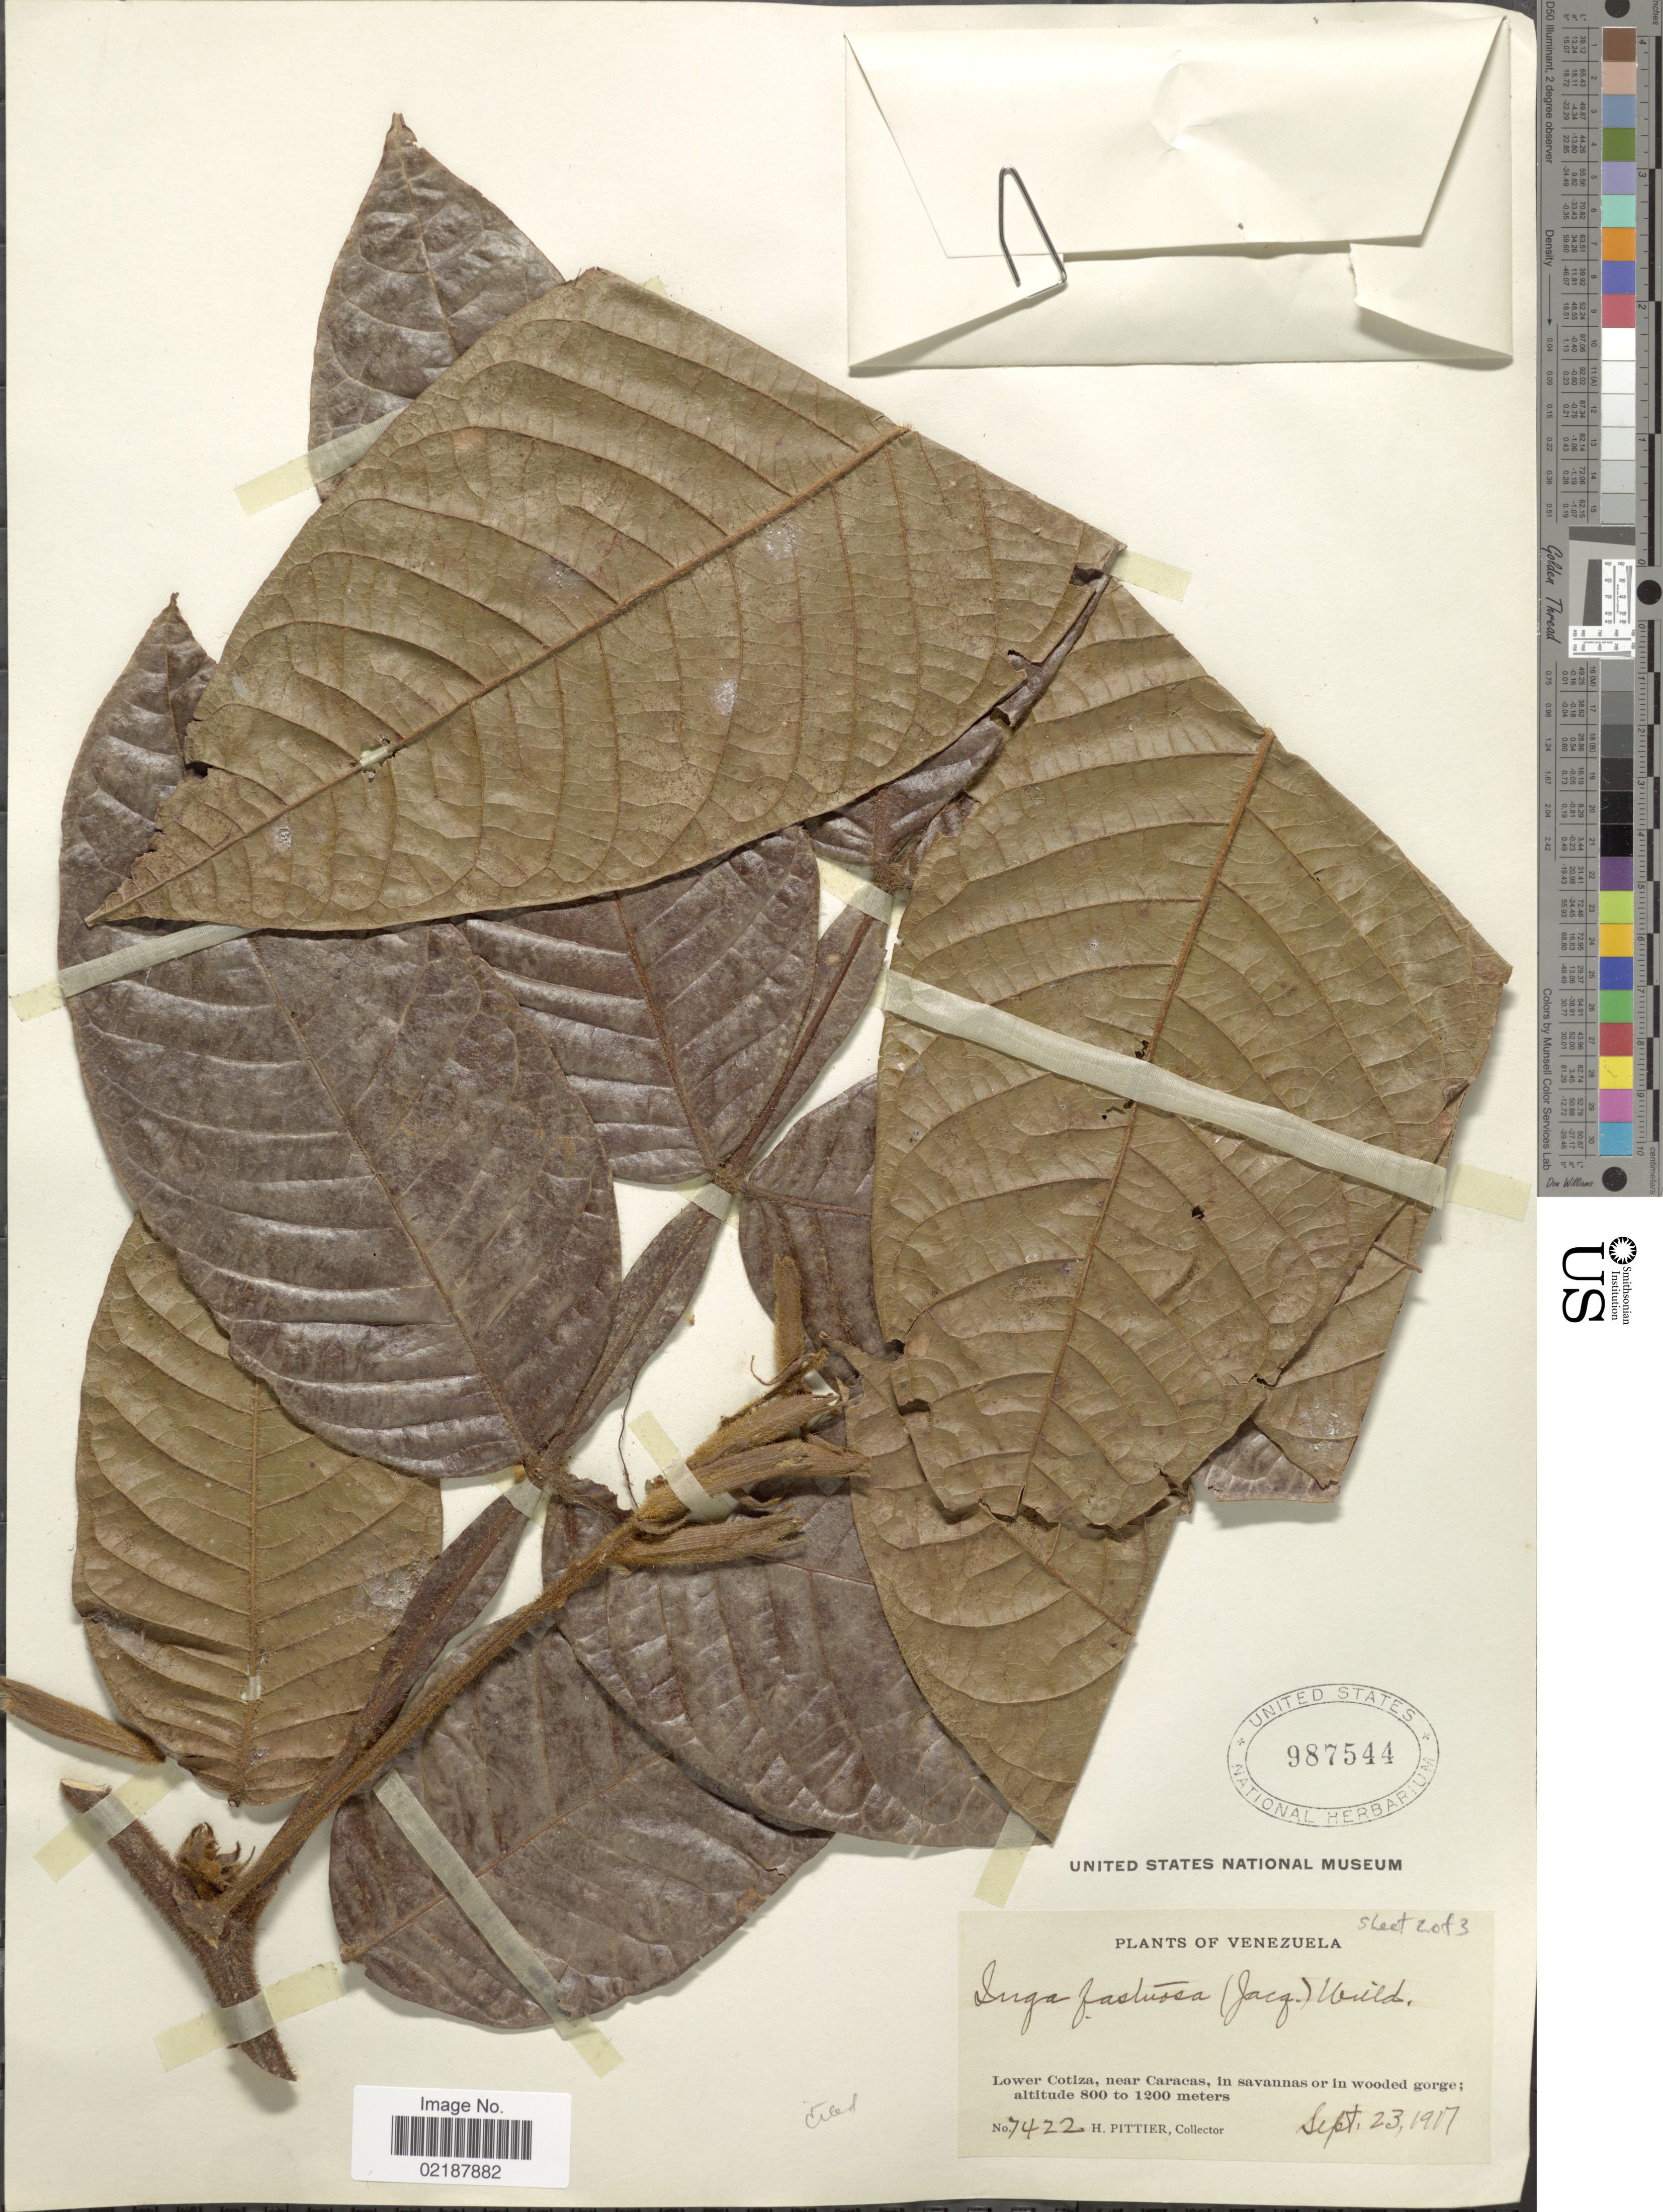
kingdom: Plantae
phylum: Tracheophyta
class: Magnoliopsida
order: Fabales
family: Fabaceae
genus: Inga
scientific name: Inga fastuosa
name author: (Jacq.) Willd.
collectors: H. F. Pittier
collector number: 7422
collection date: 1917-09-23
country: Venezuela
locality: Lower Cotiza, near Caracas, in savannas or in wooded gorge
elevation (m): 800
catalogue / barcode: US 987544